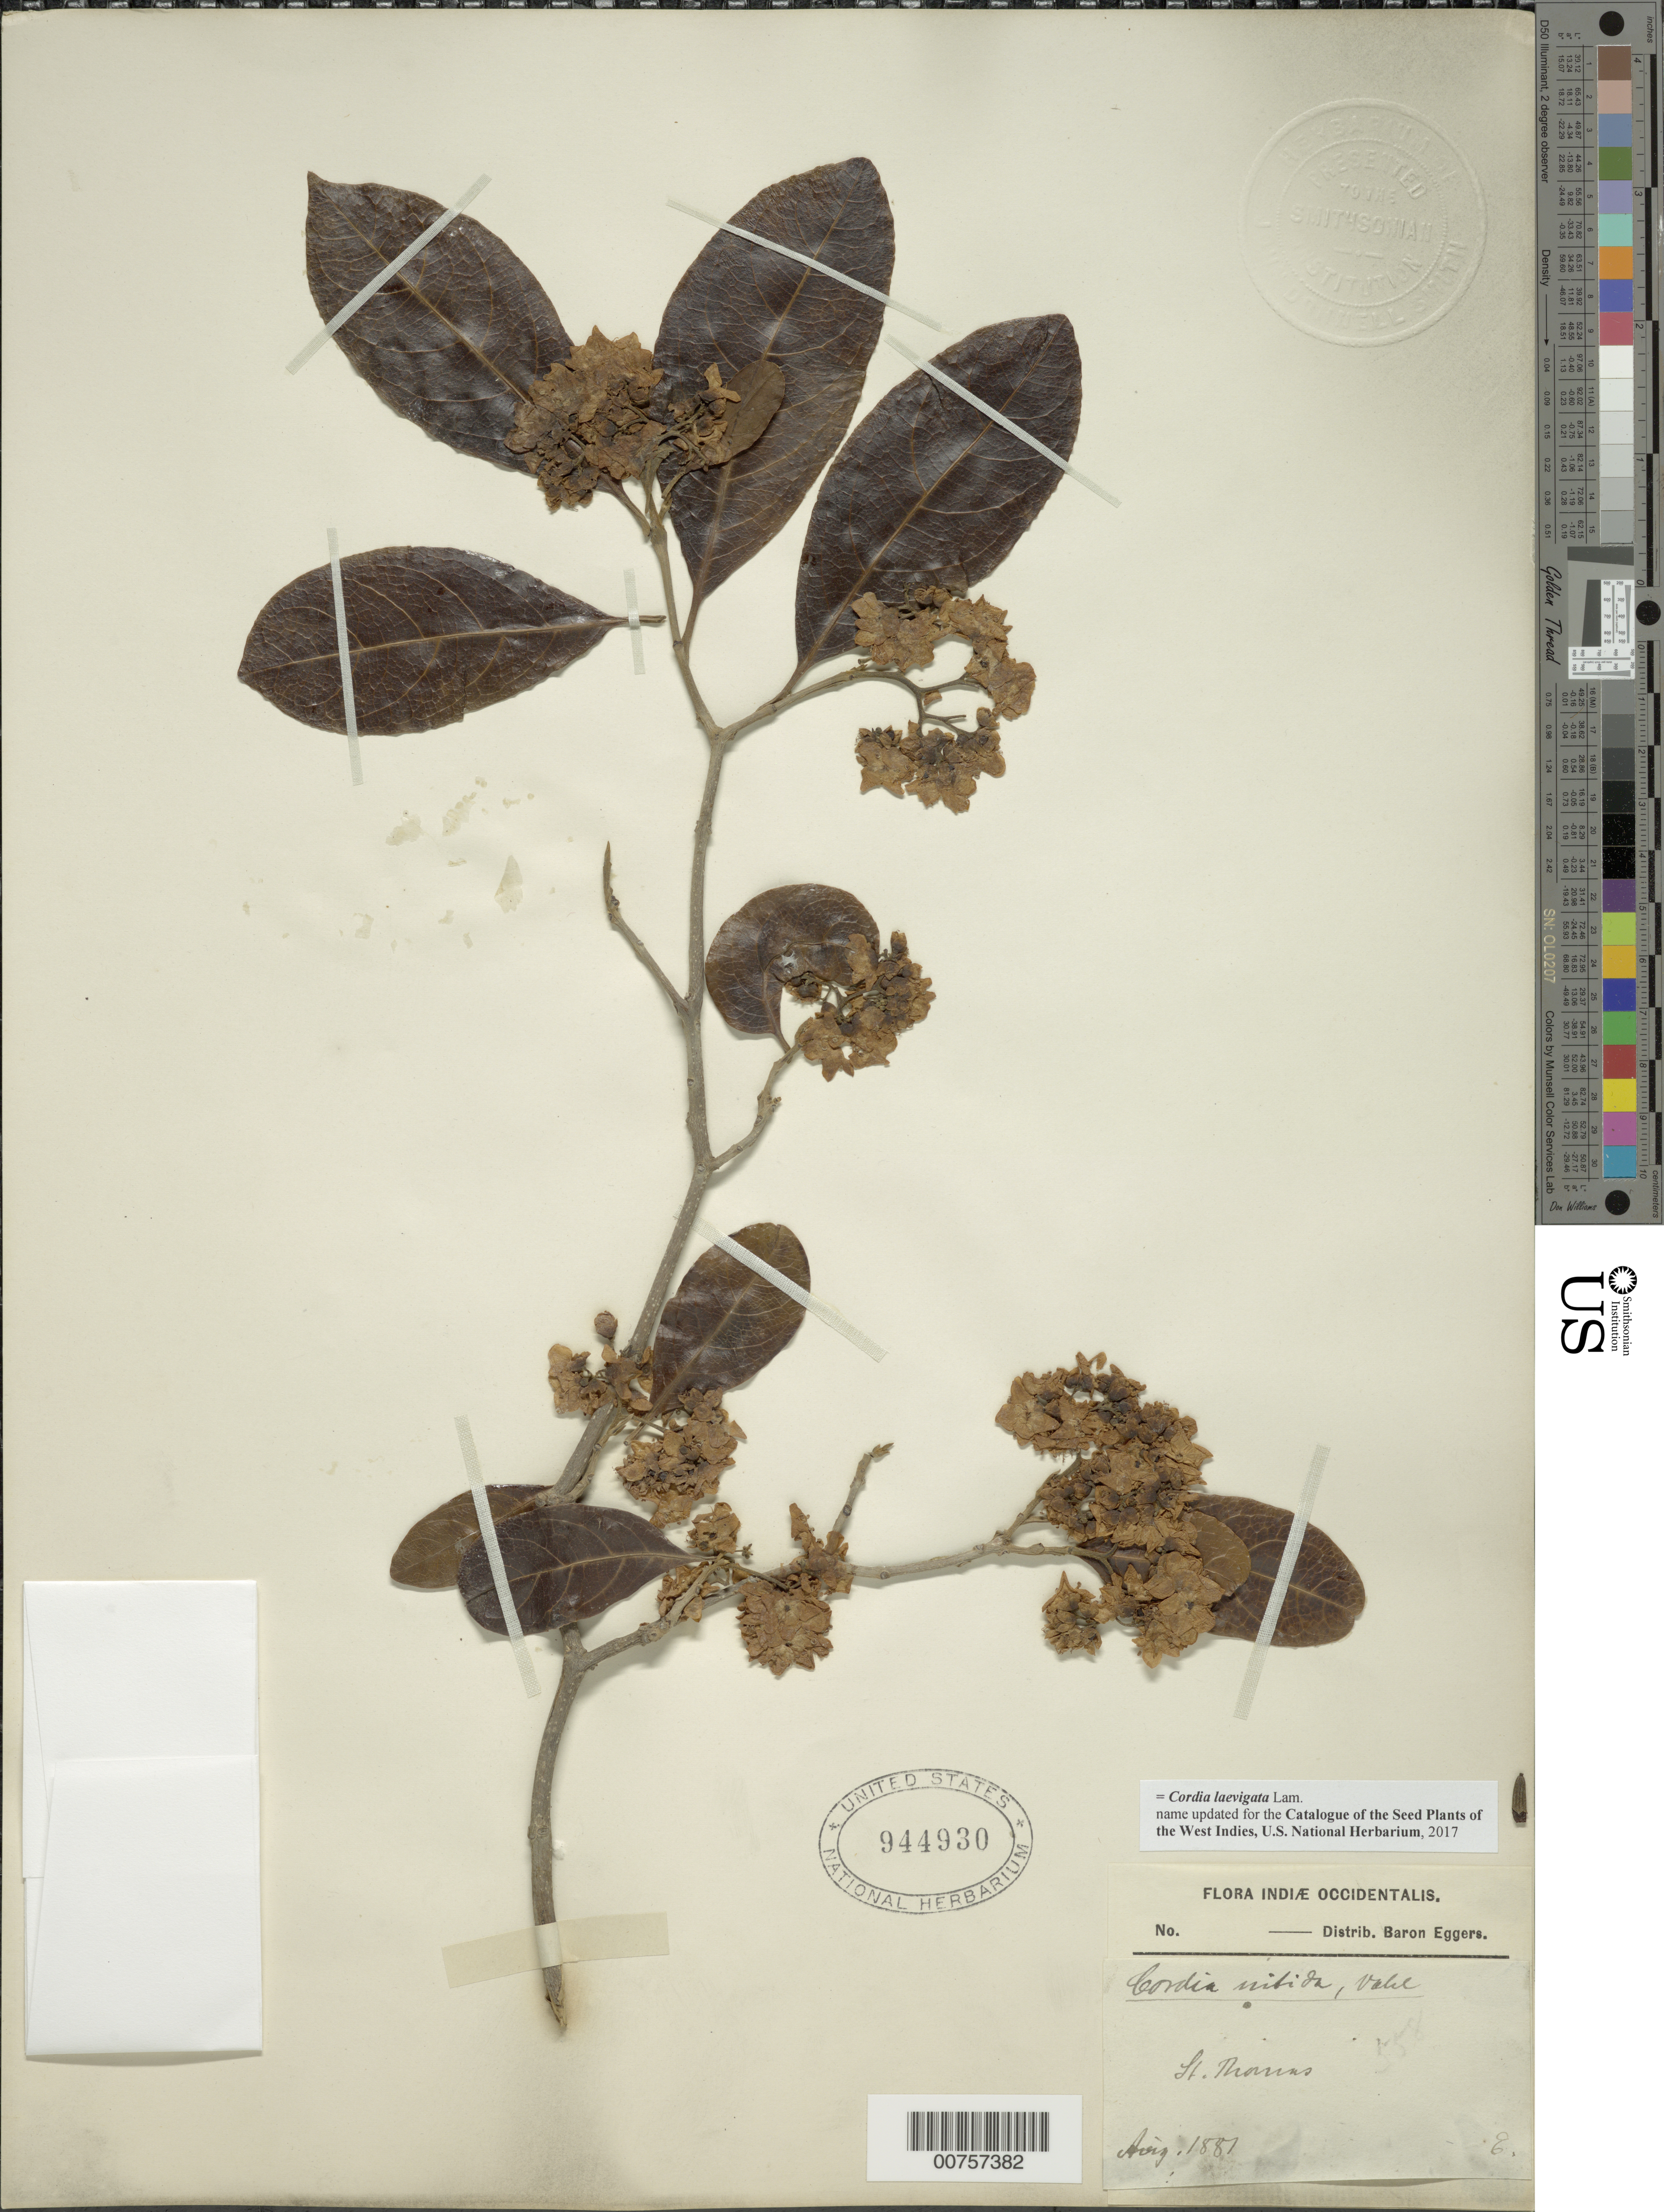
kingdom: Plantae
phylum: Tracheophyta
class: Magnoliopsida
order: Boraginales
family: Cordiaceae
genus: Cordia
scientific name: Cordia laevigata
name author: Lam.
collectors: H. F. A. von Eggers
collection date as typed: Aug 1881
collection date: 1881-08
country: U.S. Virgin Islands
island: St. Thomas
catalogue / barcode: US 944930